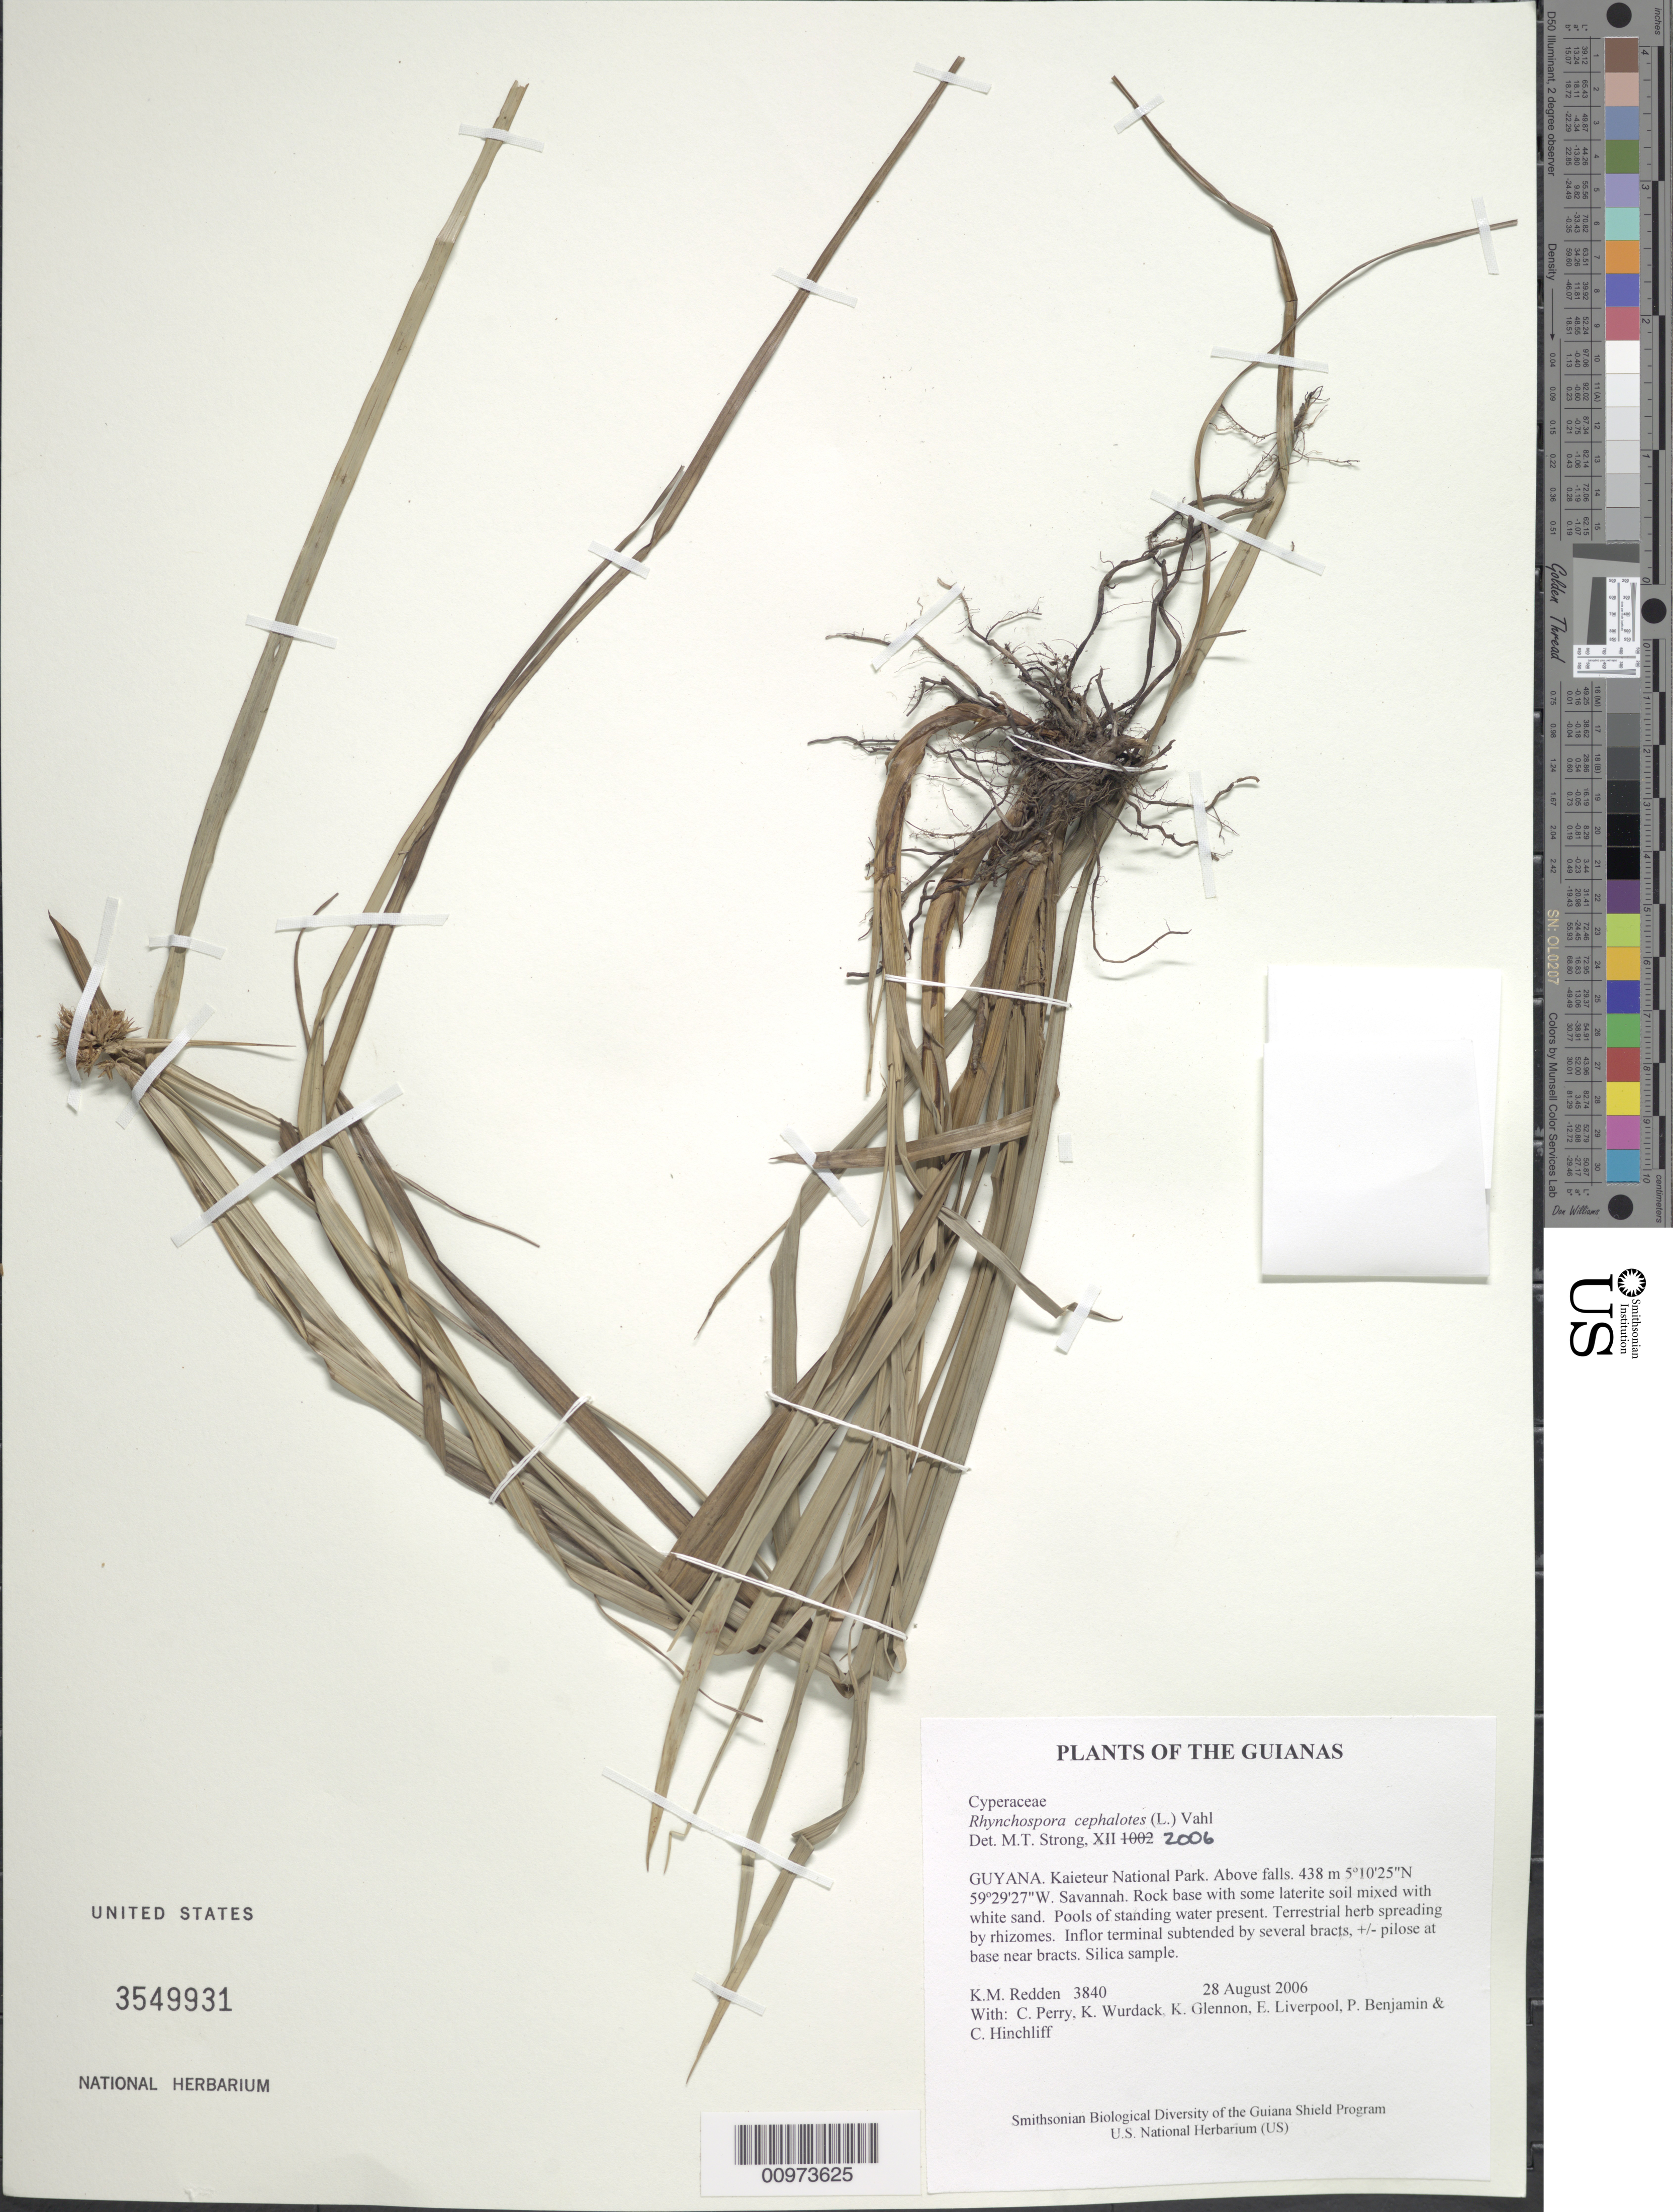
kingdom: Plantae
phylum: Tracheophyta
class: Liliopsida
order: Poales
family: Cyperaceae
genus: Rhynchospora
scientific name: Rhynchospora cephalotes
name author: (L.) Vahl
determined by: Strong, M. T., (US), Smithsonian Institution - National Museum of Natural History (UNITED STATES)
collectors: K. M. Redden, C. Perry, K. Wurdack, K. Glennon, E. Liverpool, P. Benjamin & C. E. Hinchliff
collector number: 3840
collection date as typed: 28 August 2006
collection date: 2006-08-28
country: Guyana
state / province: Potaro-Siparuni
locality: Kaieteur National Park. Above falls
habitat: Savanna. Rock base with some laterite soil mixed with white sand. Pools of standing water present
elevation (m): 438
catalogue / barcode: US 3549931